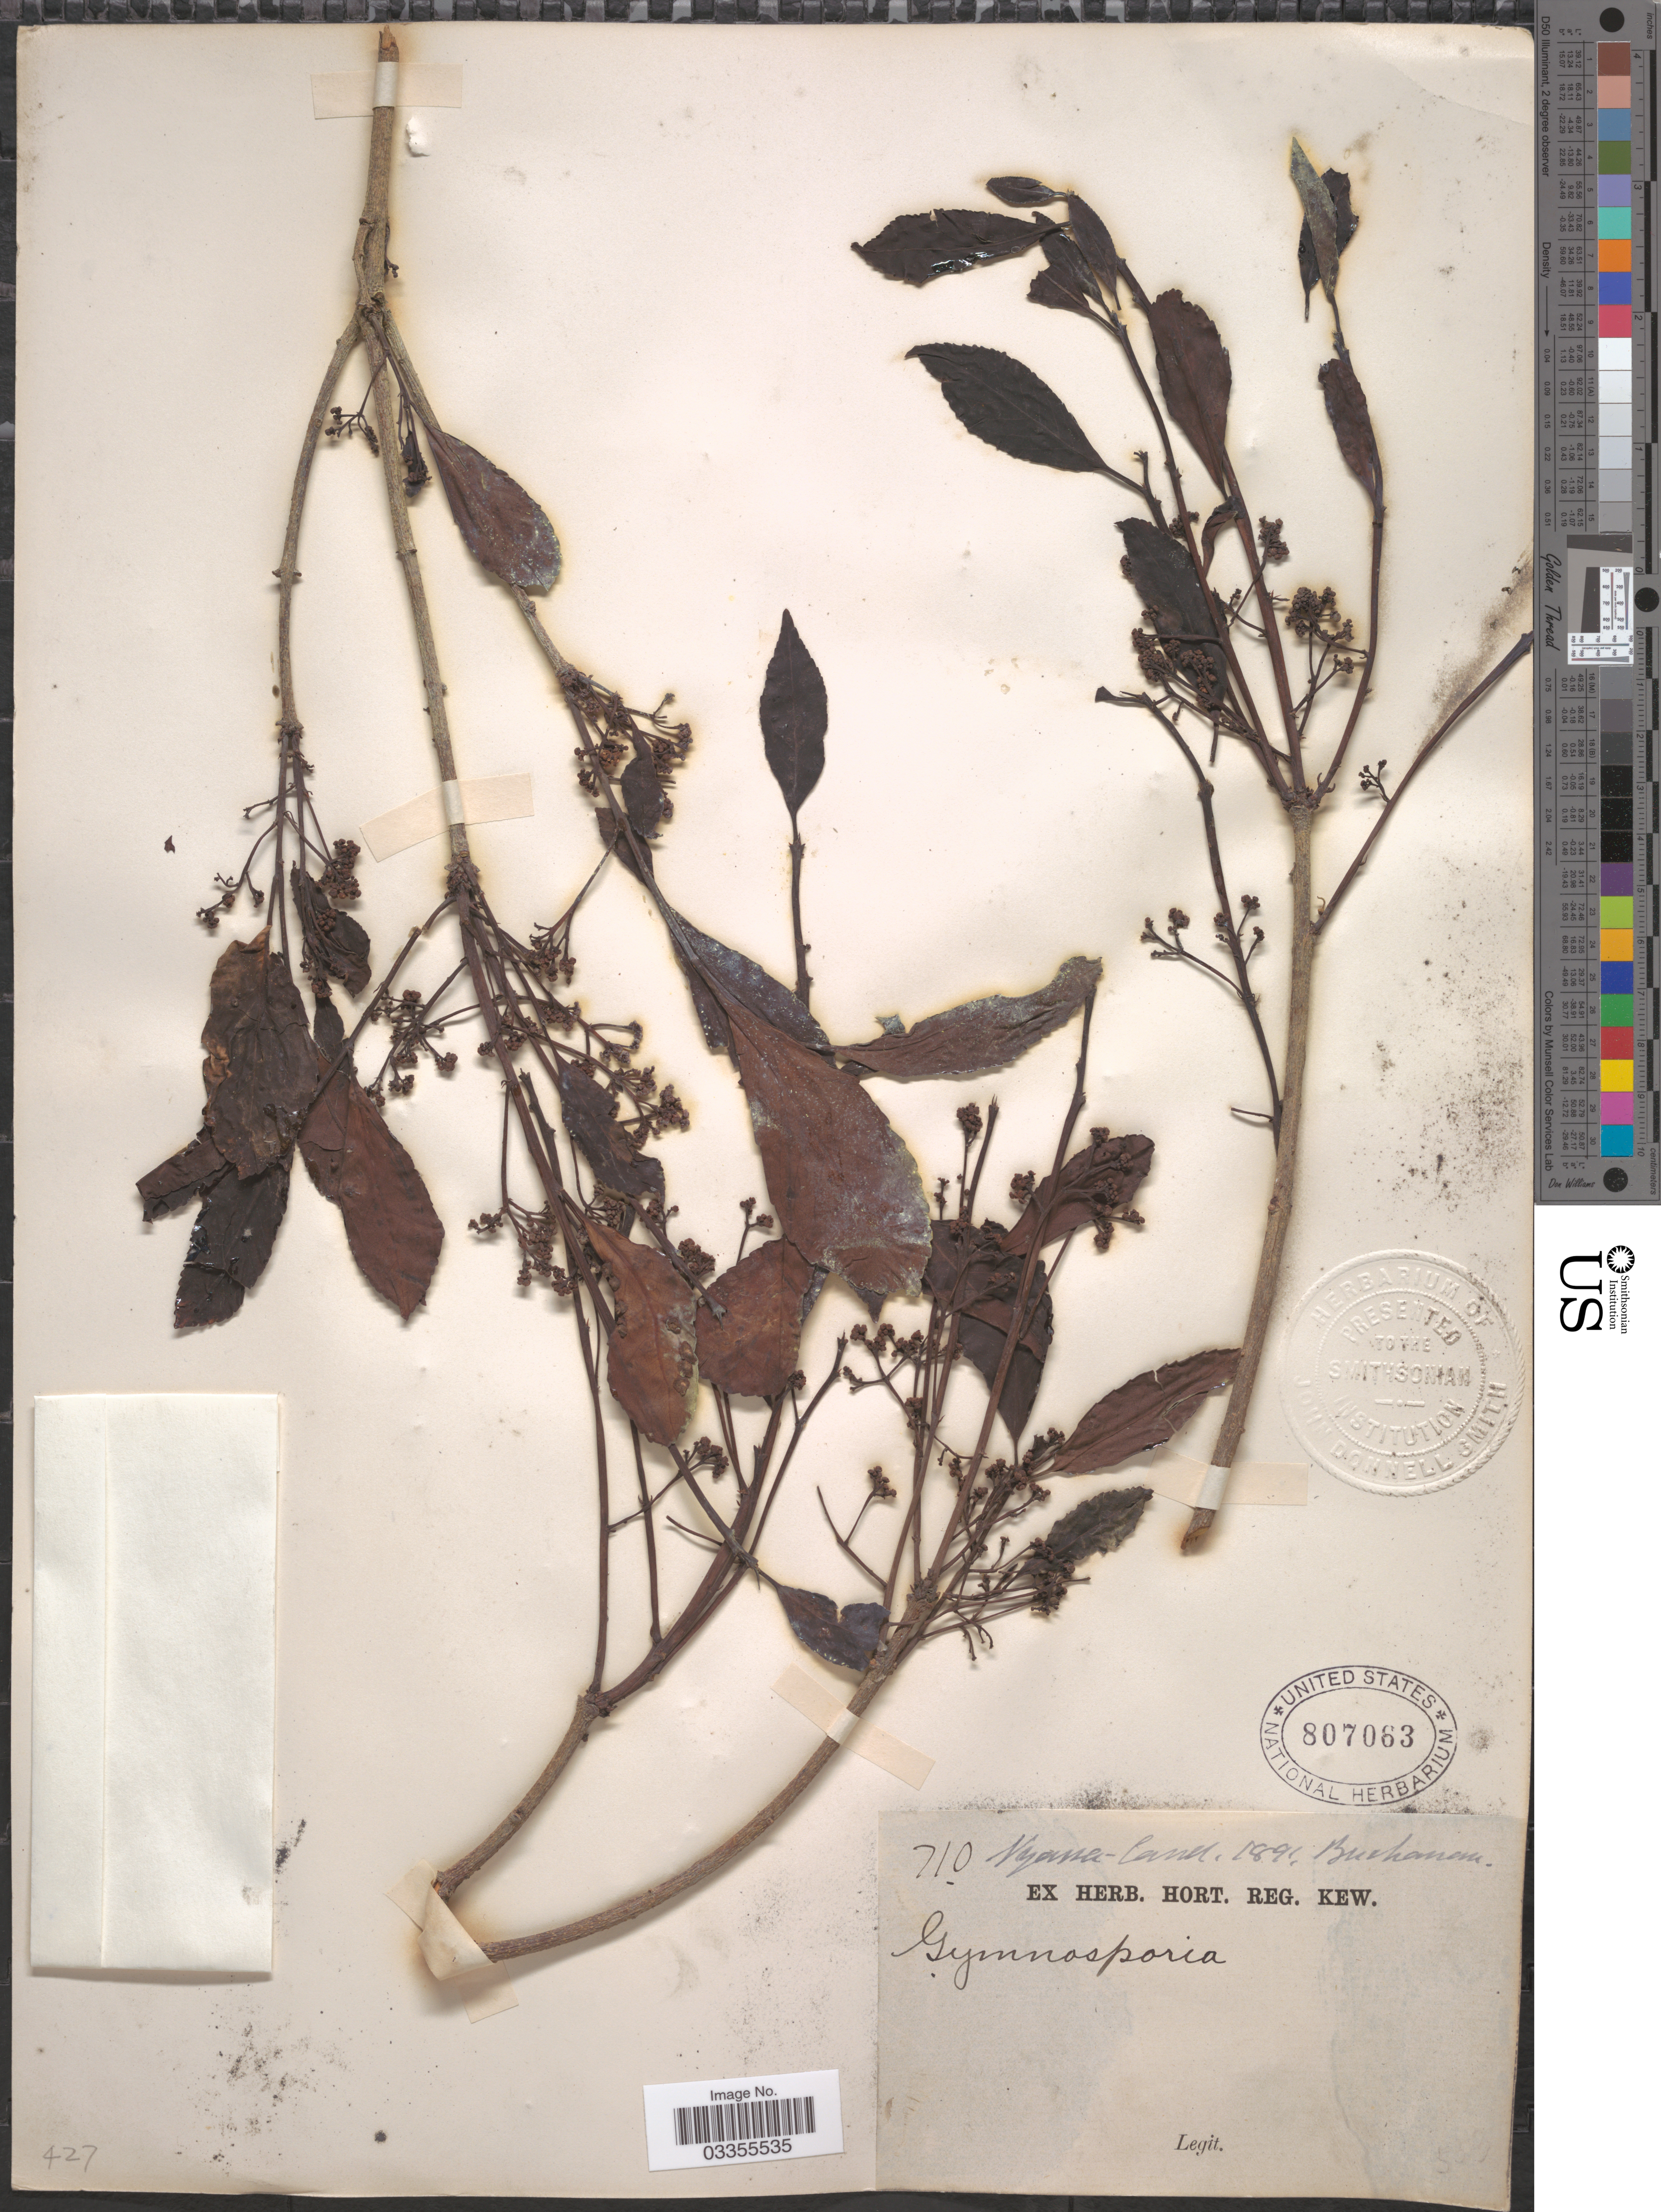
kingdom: Plantae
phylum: Tracheophyta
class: Magnoliopsida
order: Celastrales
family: Celastraceae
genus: Gymnosporia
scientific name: Gymnosporia sp.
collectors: -. Buchanan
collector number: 710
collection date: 1891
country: Malawi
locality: Nyassa-land.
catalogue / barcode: US 807063